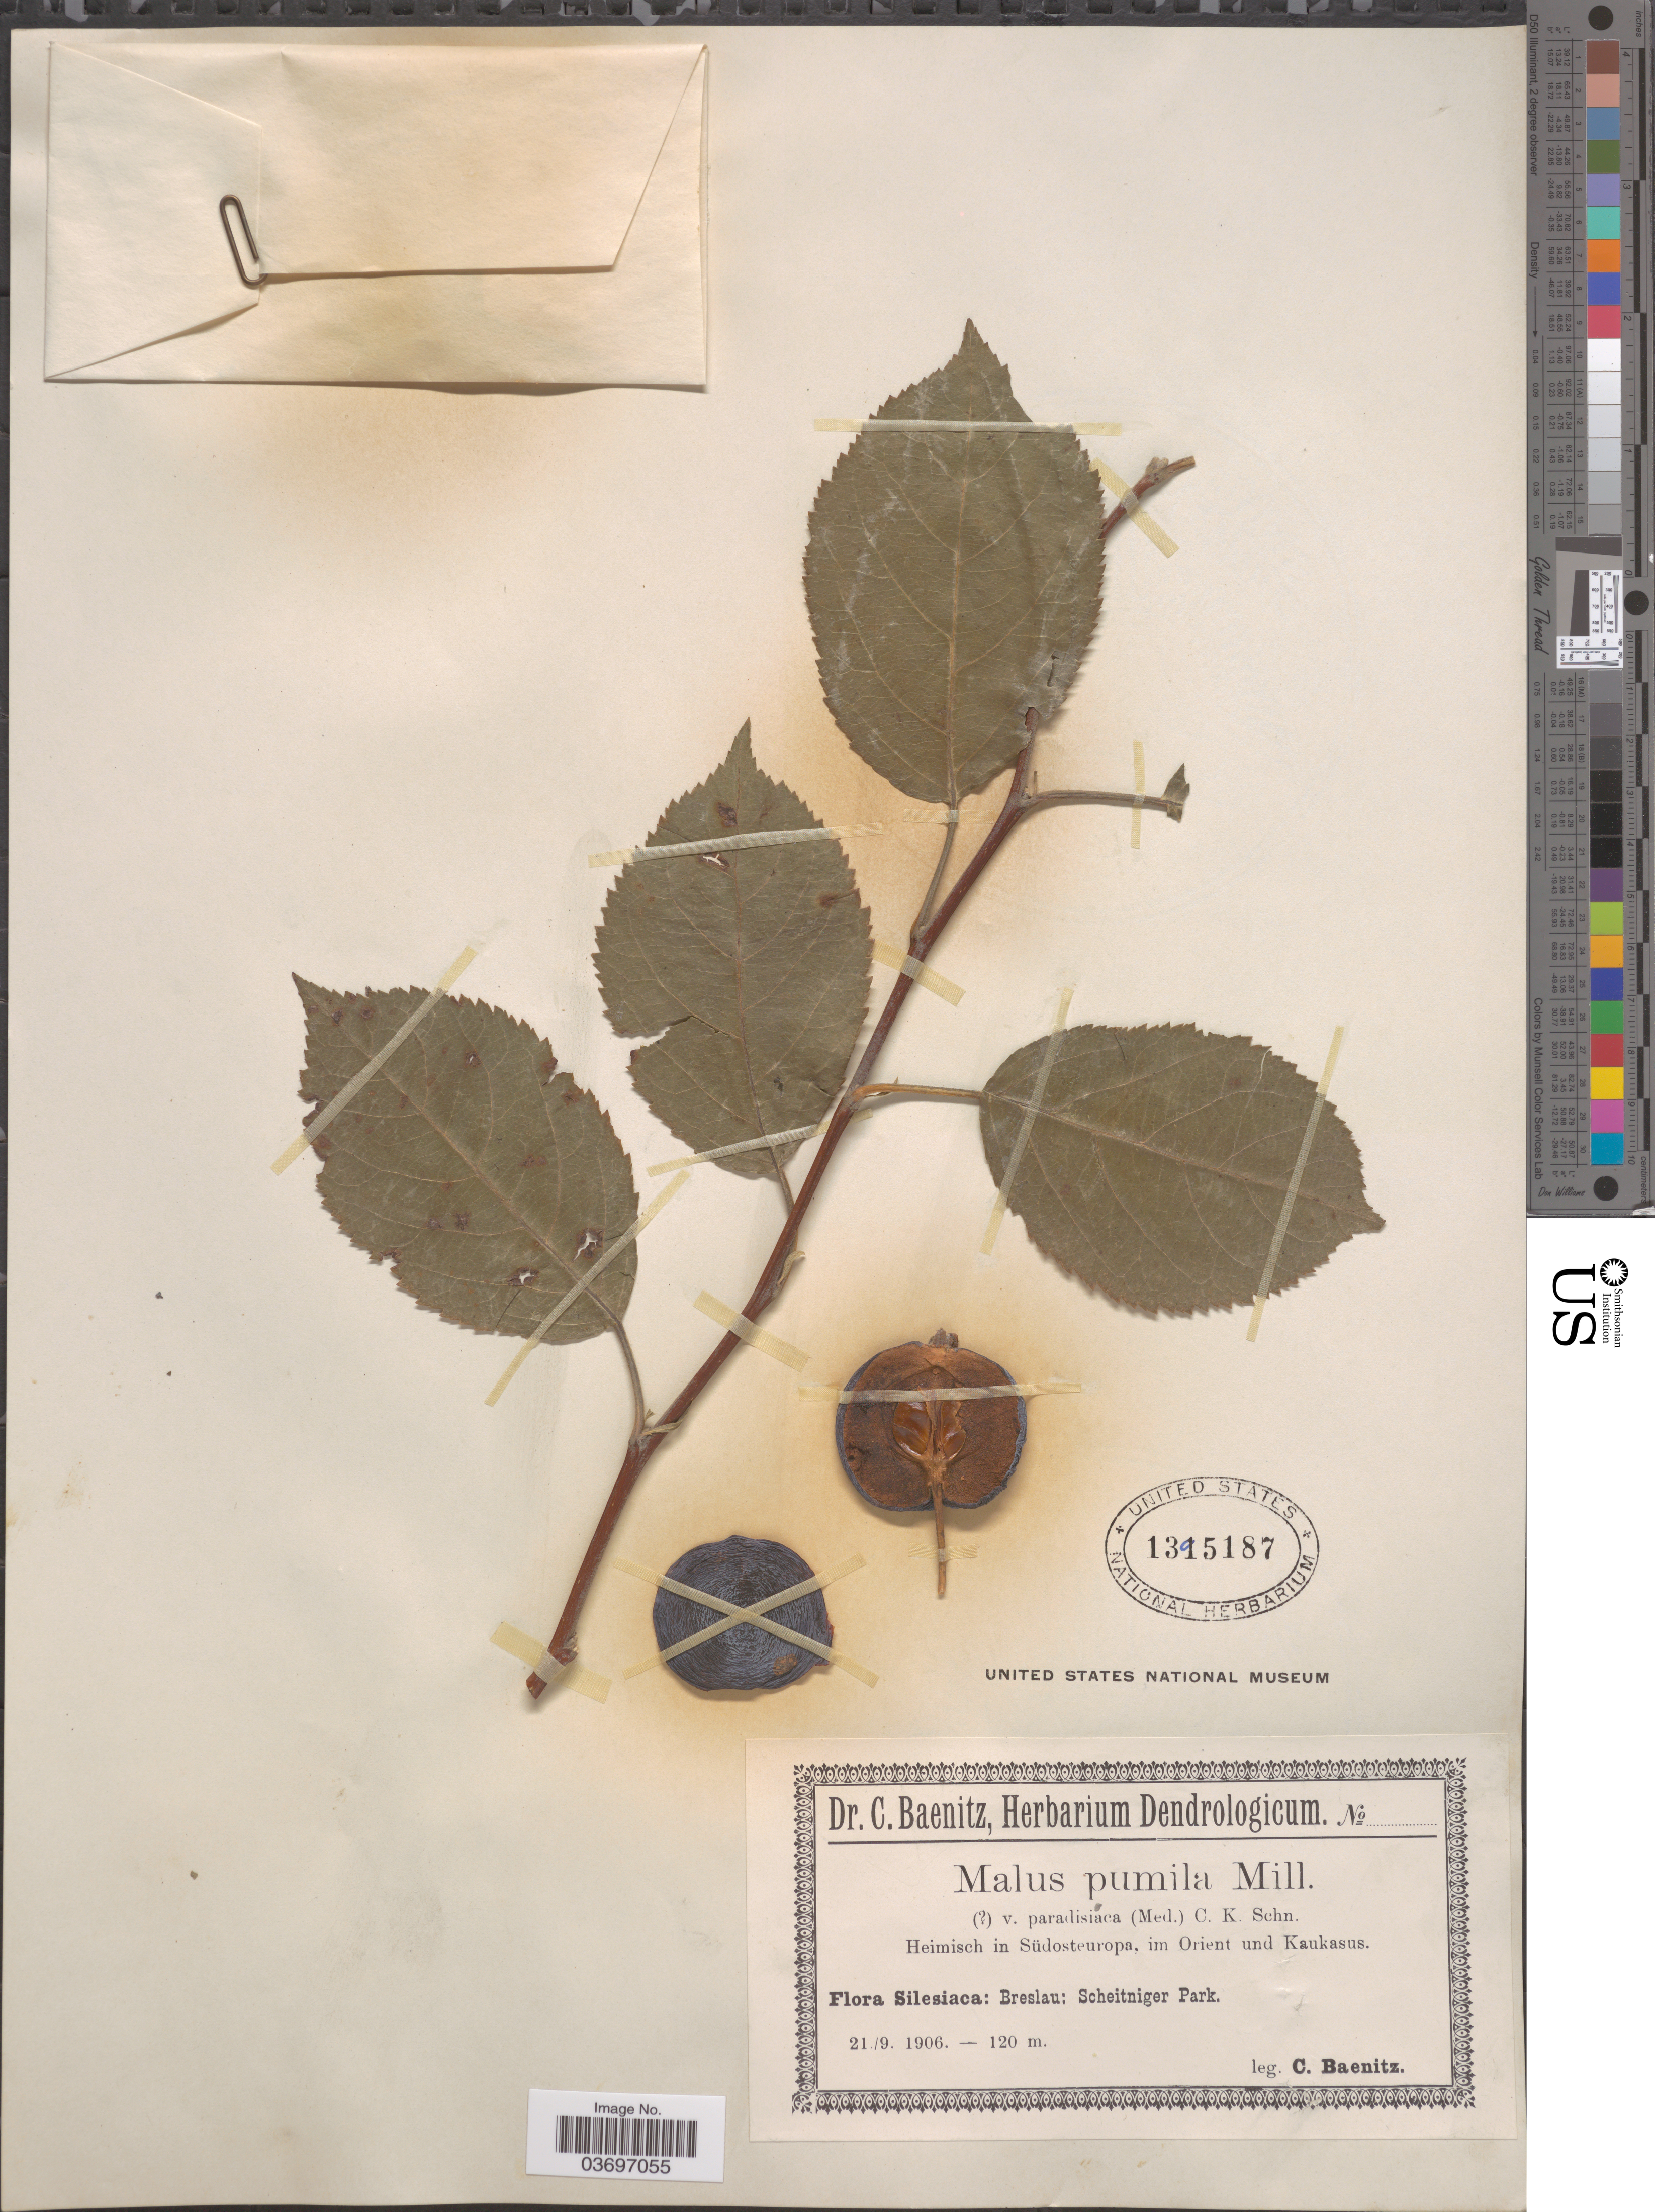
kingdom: Plantae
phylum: Tracheophyta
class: Magnoliopsida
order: Rosales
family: Rosaceae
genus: Malus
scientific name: Malus pumila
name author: Mill.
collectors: C. G. Baenitz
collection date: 1906-09-21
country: Poland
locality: Silesiaca: Breslau: Scheitniger Park.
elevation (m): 120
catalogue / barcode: US 1395187